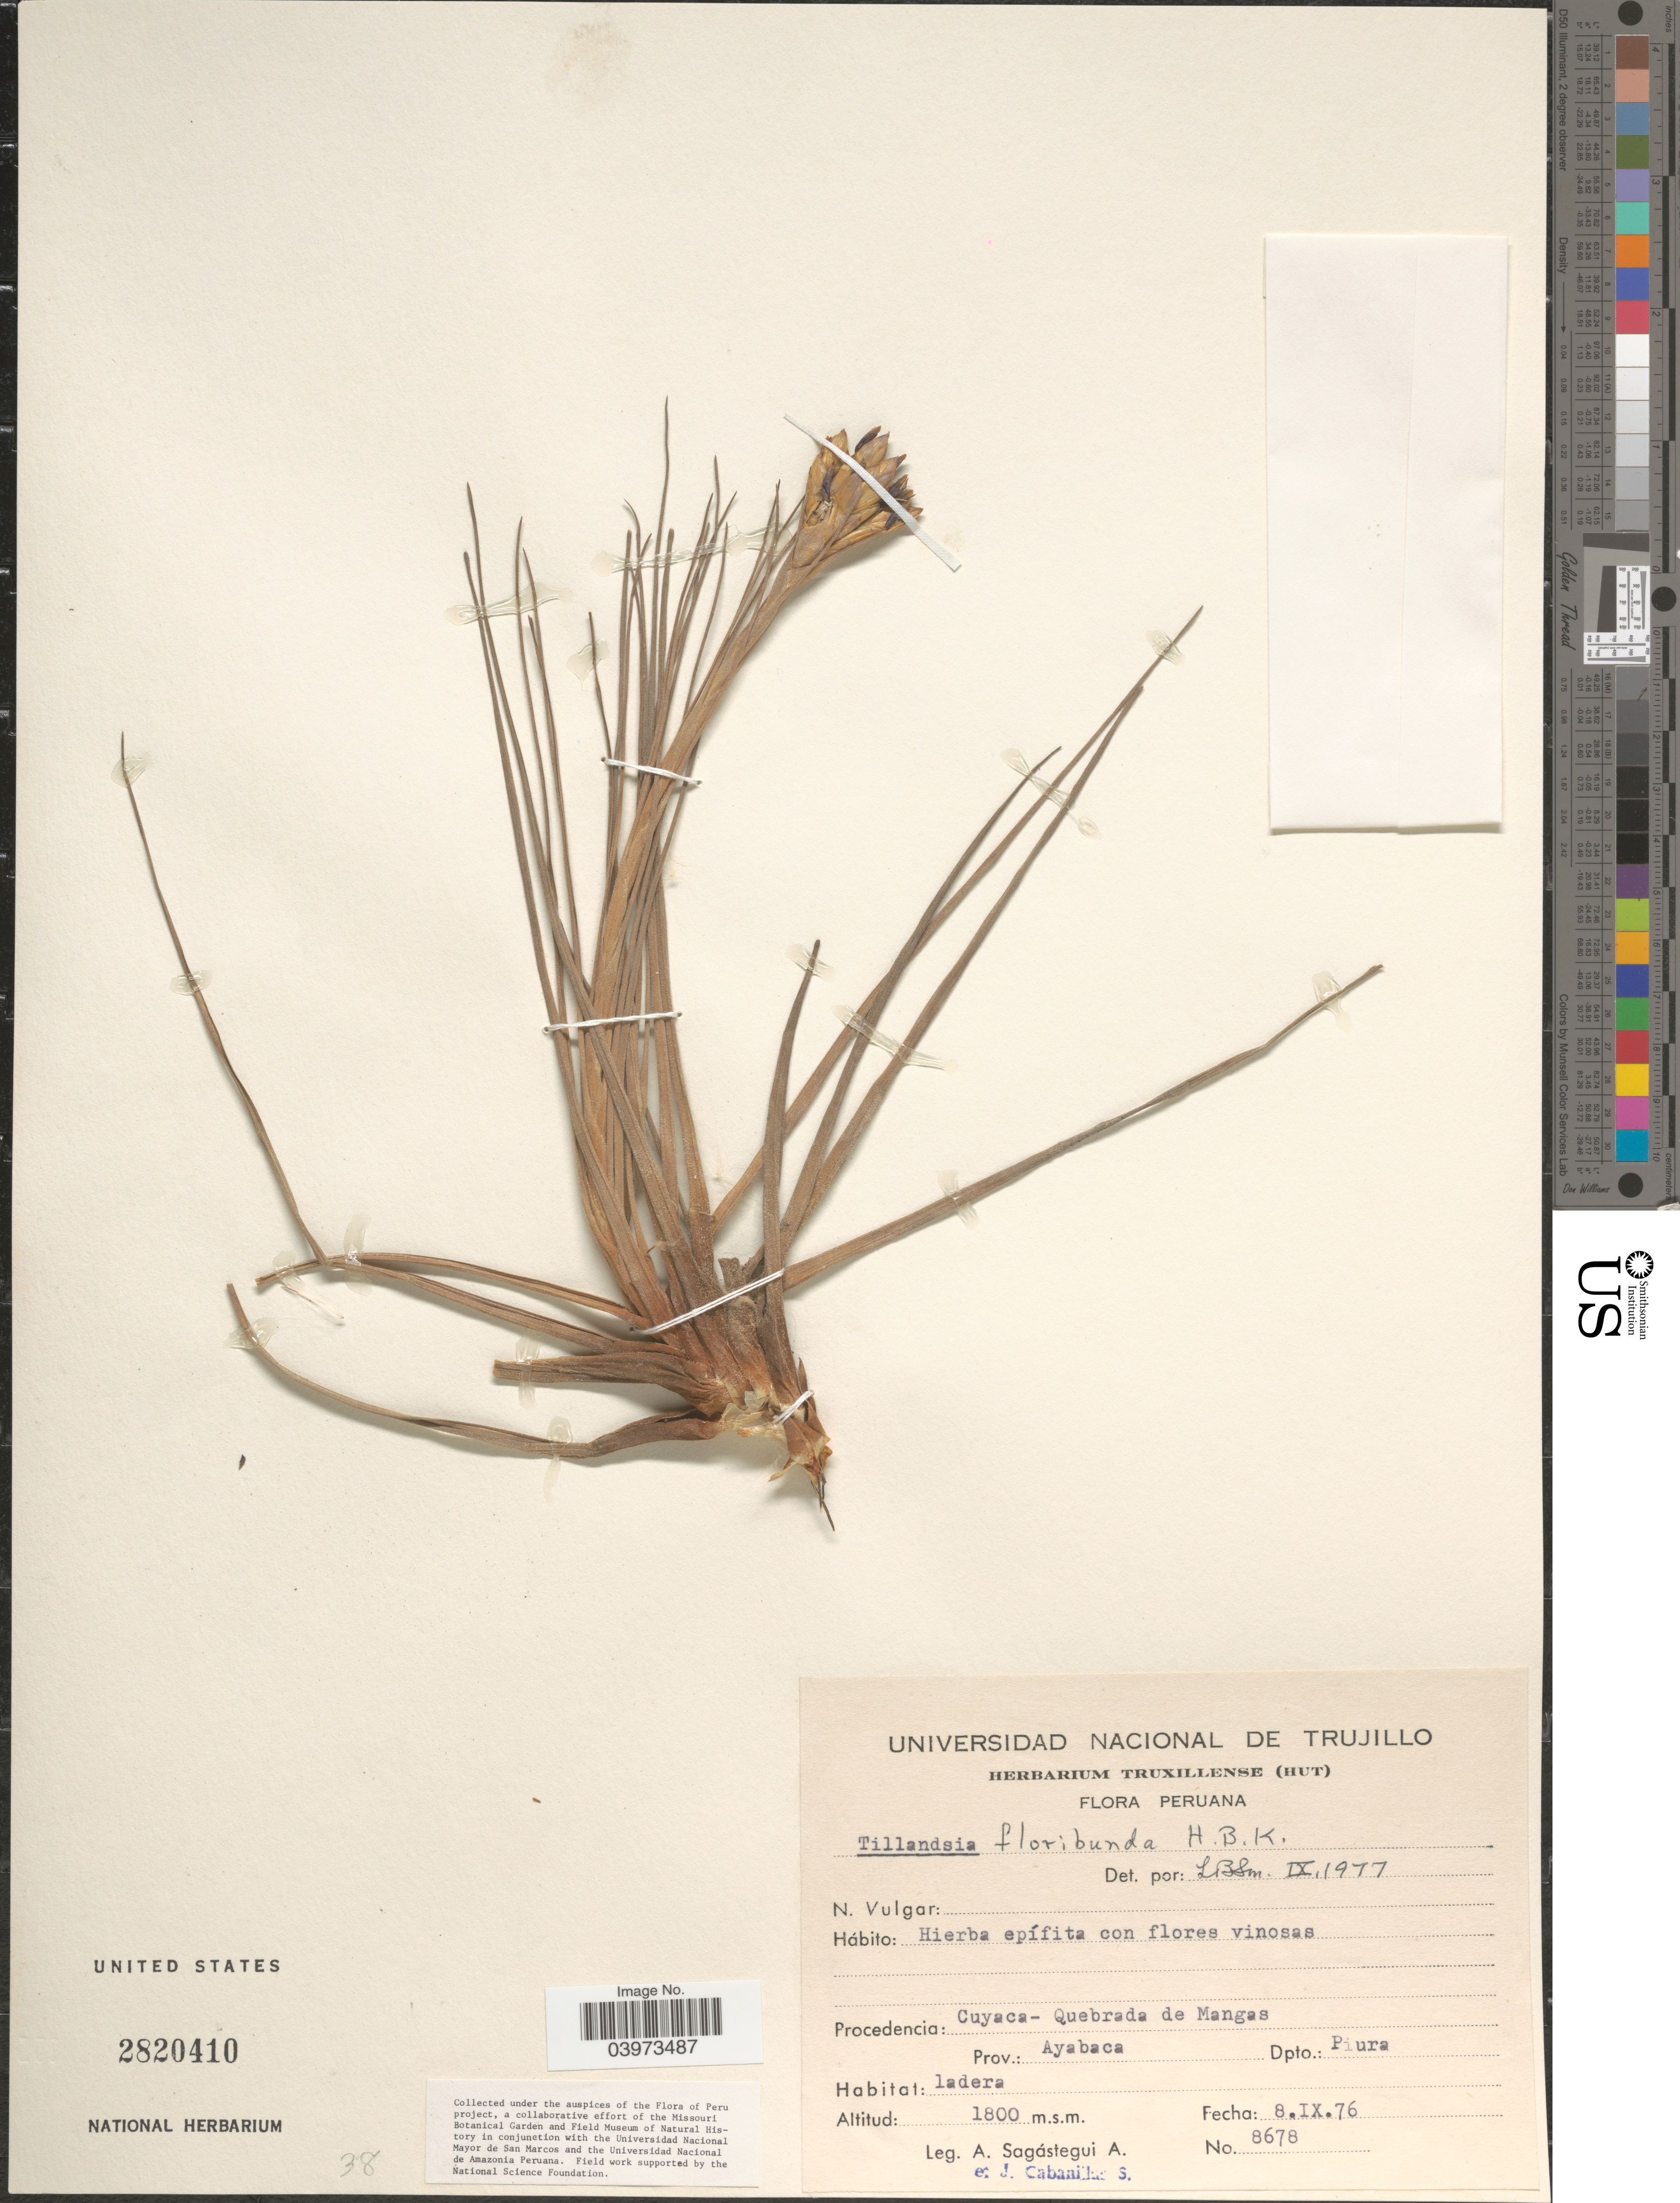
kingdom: Plantae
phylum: Tracheophyta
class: Liliopsida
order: Poales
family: Bromeliaceae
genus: Tillandsia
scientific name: Tillandsia floribunda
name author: Kunth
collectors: A. Sagástegui A. & J. Cabanillas S.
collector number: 8678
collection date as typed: Transcribed d/m/y: 8/9/76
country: Peru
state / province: Piura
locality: Cuyaca - Quebrada de Mangas. Prov. Ayabaca. Dpto.: Piura.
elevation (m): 1800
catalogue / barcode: US 2820410